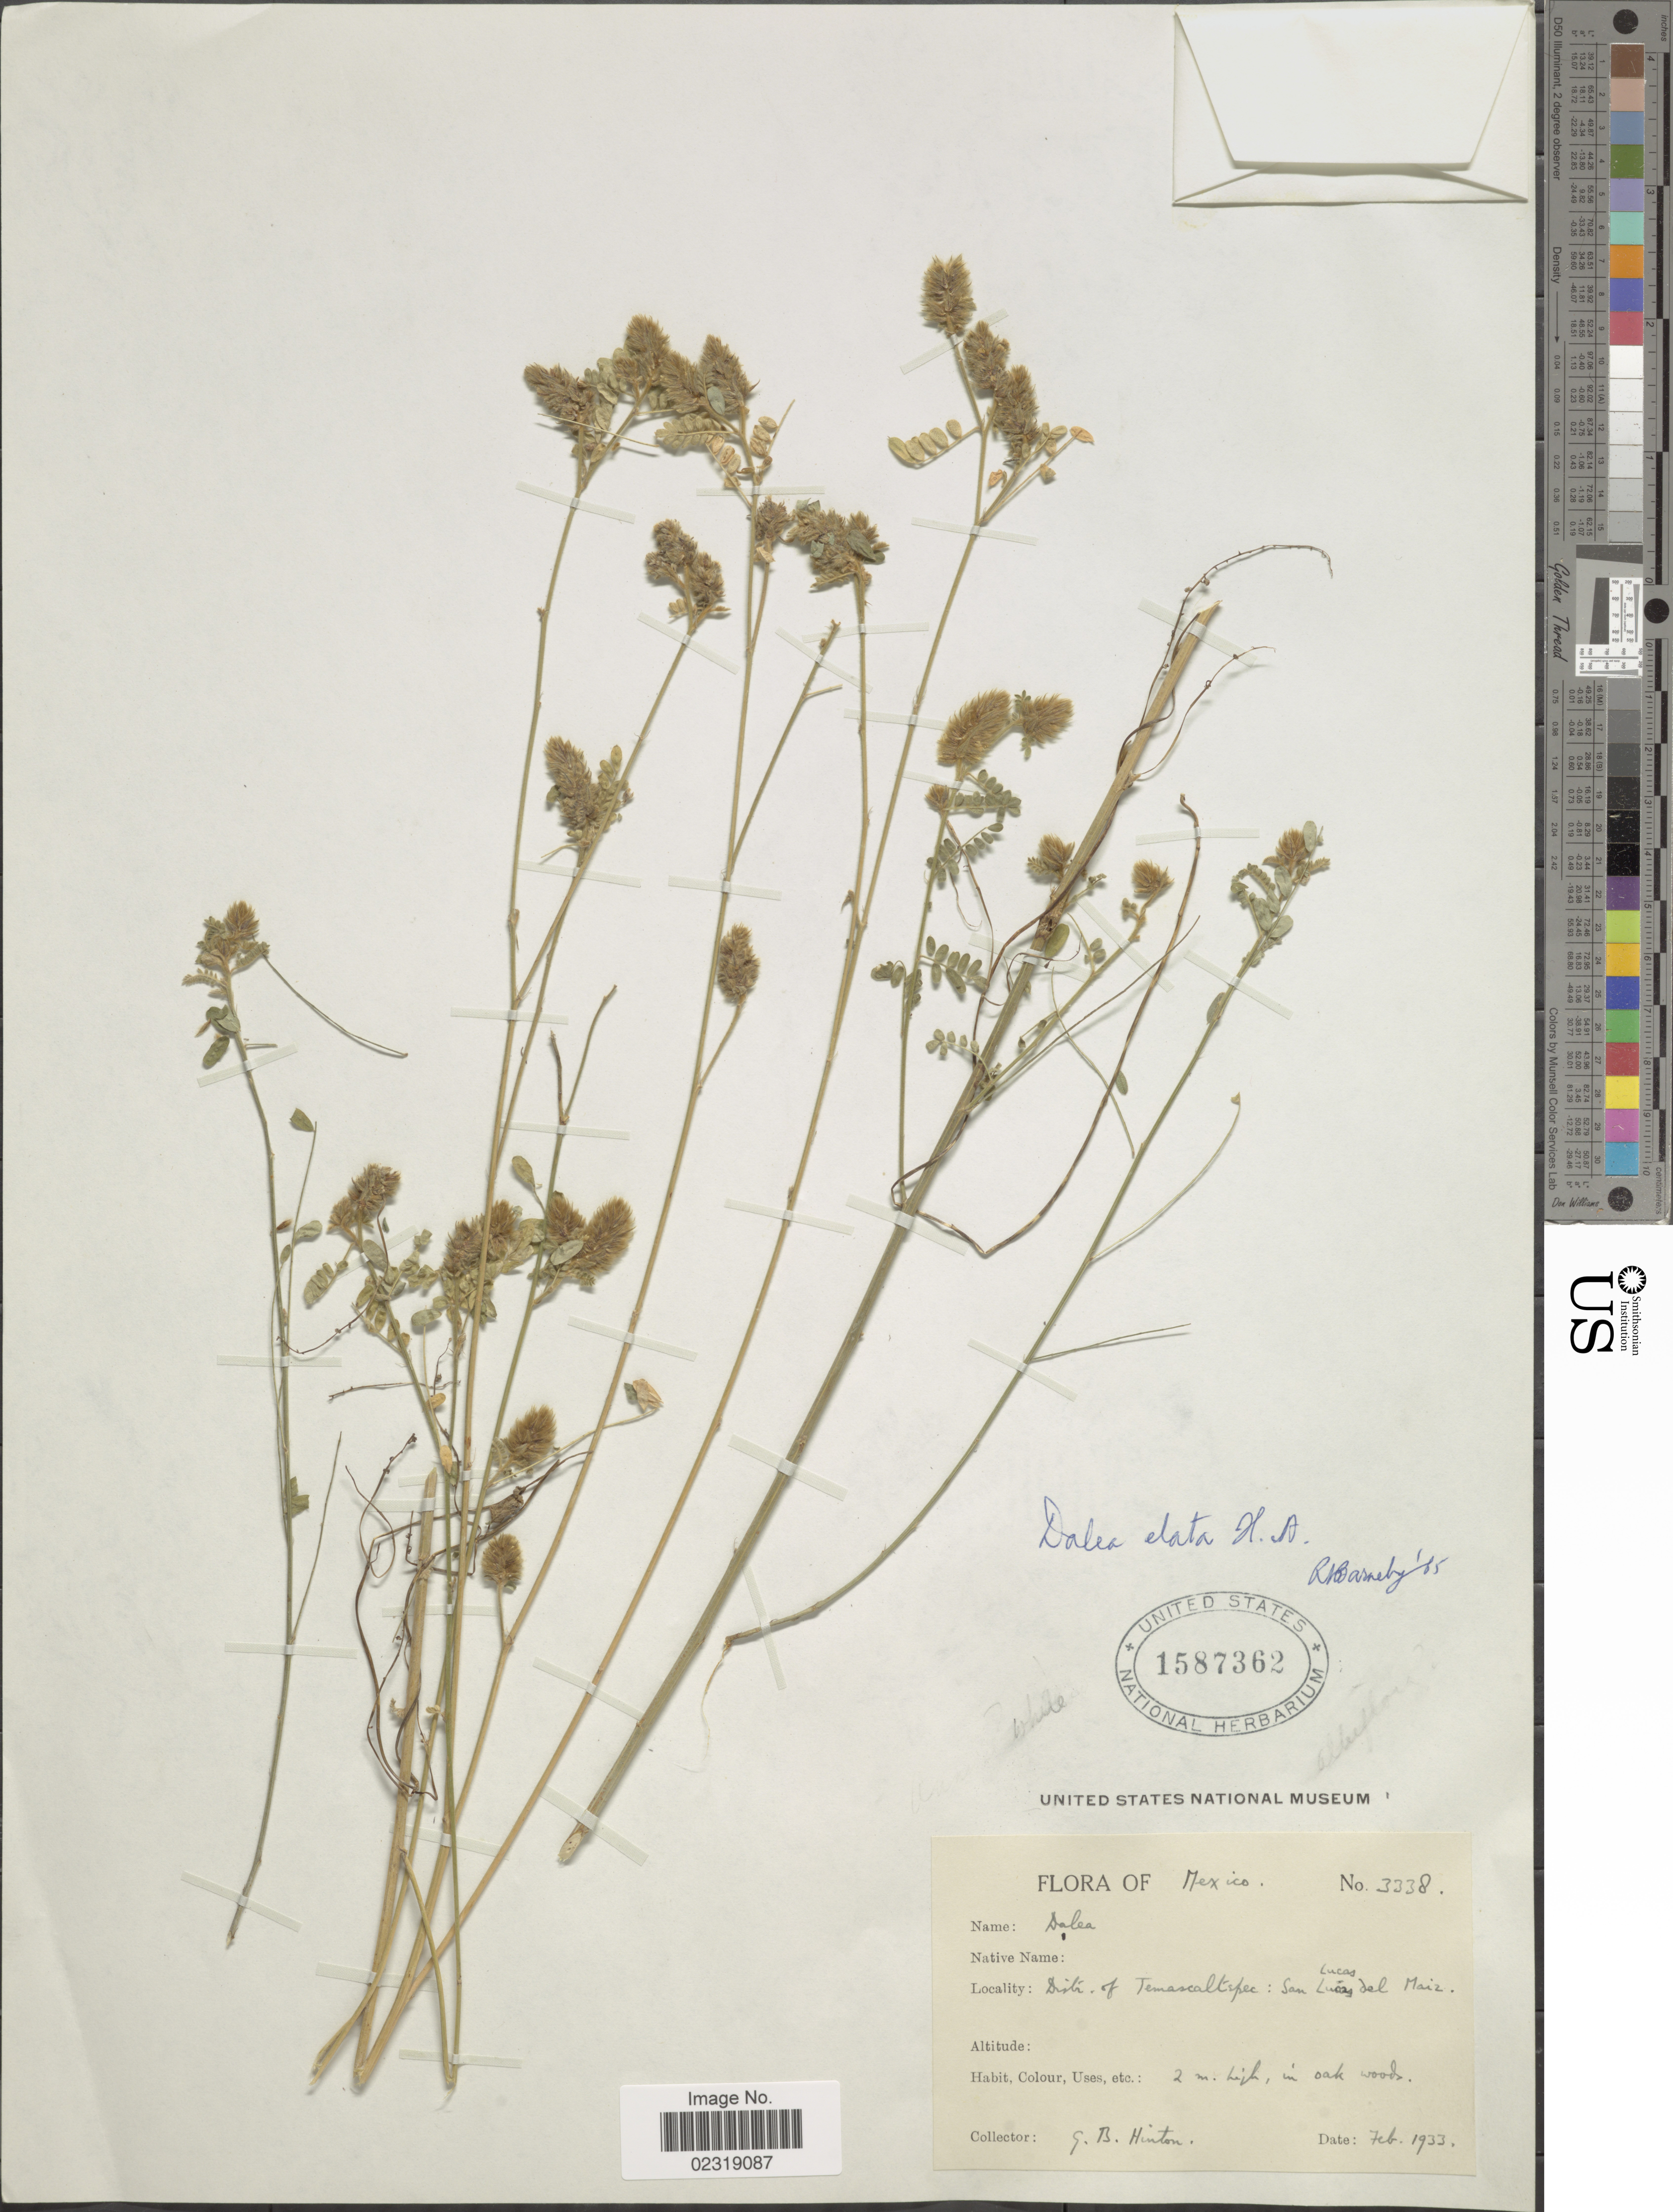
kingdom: Plantae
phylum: Tracheophyta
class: Magnoliopsida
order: Fabales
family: Fabaceae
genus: Dalea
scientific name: Dalea elata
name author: Hook. & Arn.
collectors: G. B. Hinton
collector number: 3338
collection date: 1933-02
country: Mexico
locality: Mexico. Distr. of Temascaltepec: San Lucas del Maiz.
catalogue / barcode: US 1587362